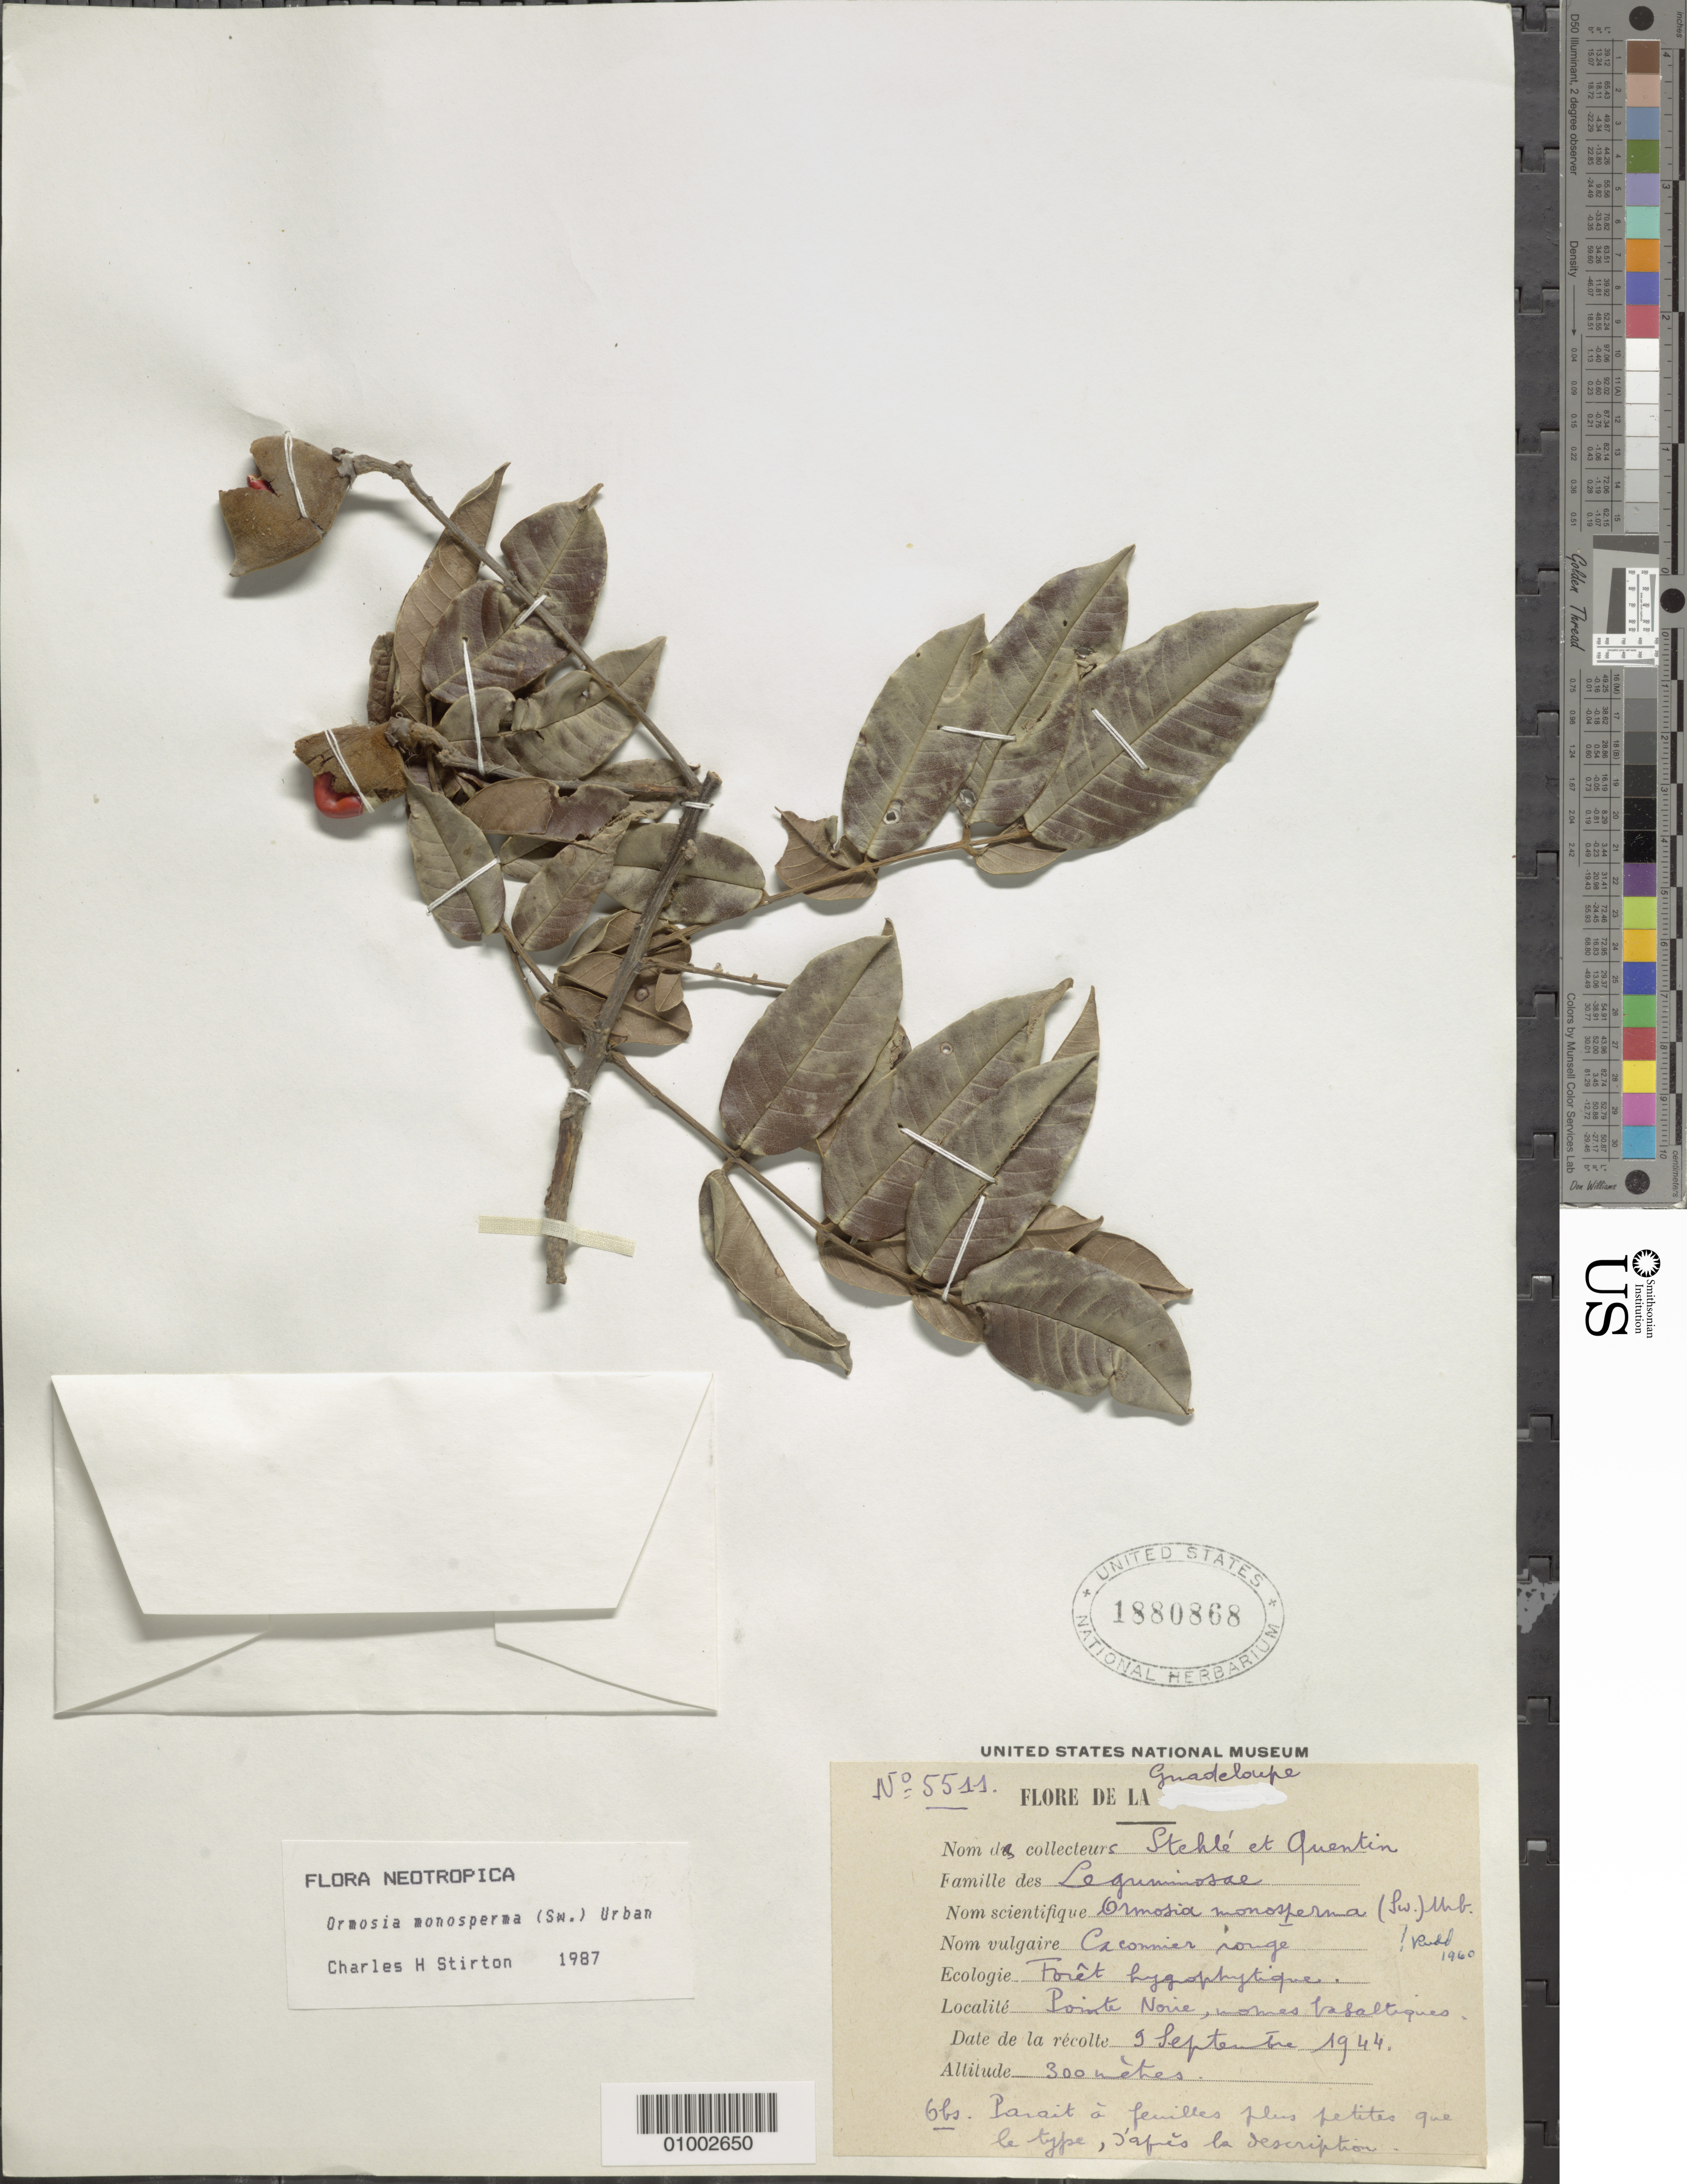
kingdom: Plantae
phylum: Tracheophyta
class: Magnoliopsida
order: Fabales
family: Fabaceae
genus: Ormosia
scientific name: Ormosia monosperma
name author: (Sw.) Urb.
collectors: H. Stehlé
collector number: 5511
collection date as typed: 09 Sep 1944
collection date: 1944-09-09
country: Guadeloupe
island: Basse Terre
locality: Pointe Novie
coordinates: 0 N, 0 E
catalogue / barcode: US 1880868